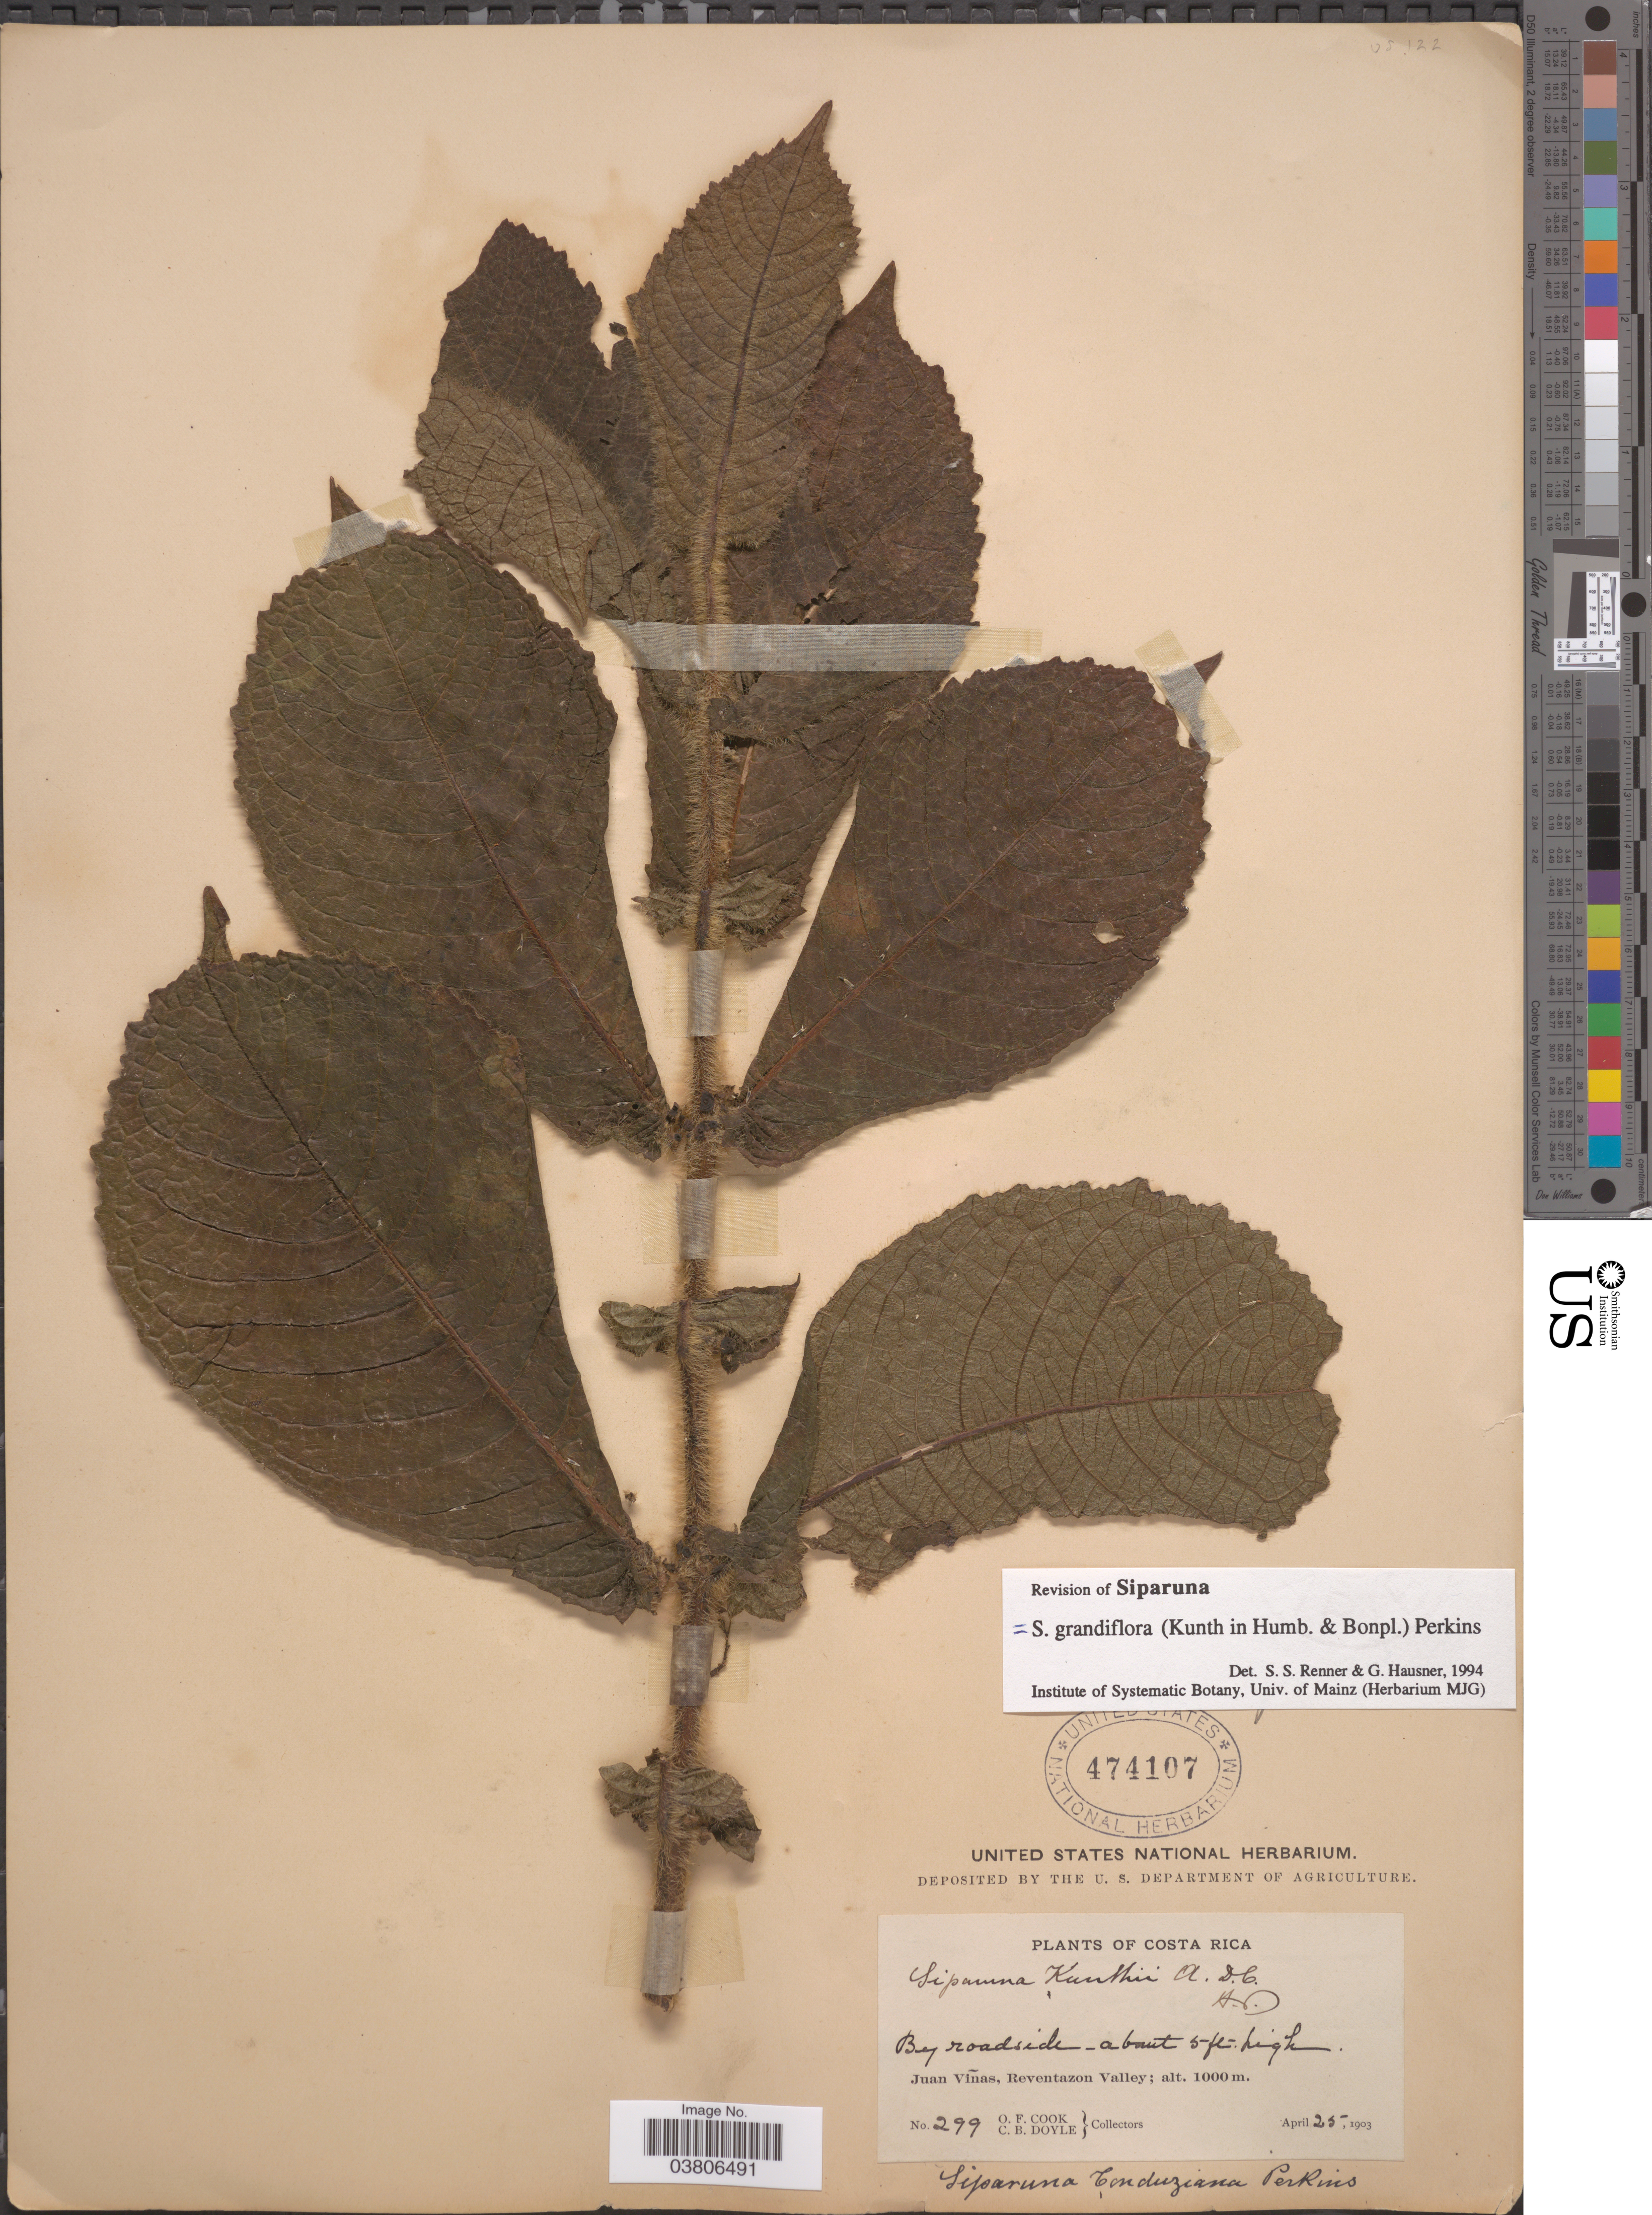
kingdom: Plantae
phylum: Tracheophyta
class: Magnoliopsida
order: Laurales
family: Siparunaceae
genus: Siparuna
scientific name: Siparuna grandiflora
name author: (Kunth) A. DC.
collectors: O. F. Cook & C. Doyle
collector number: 299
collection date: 1903-04-25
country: Costa Rica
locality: Juan Viñas, Reventazon Valley.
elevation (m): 1000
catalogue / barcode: US 474107